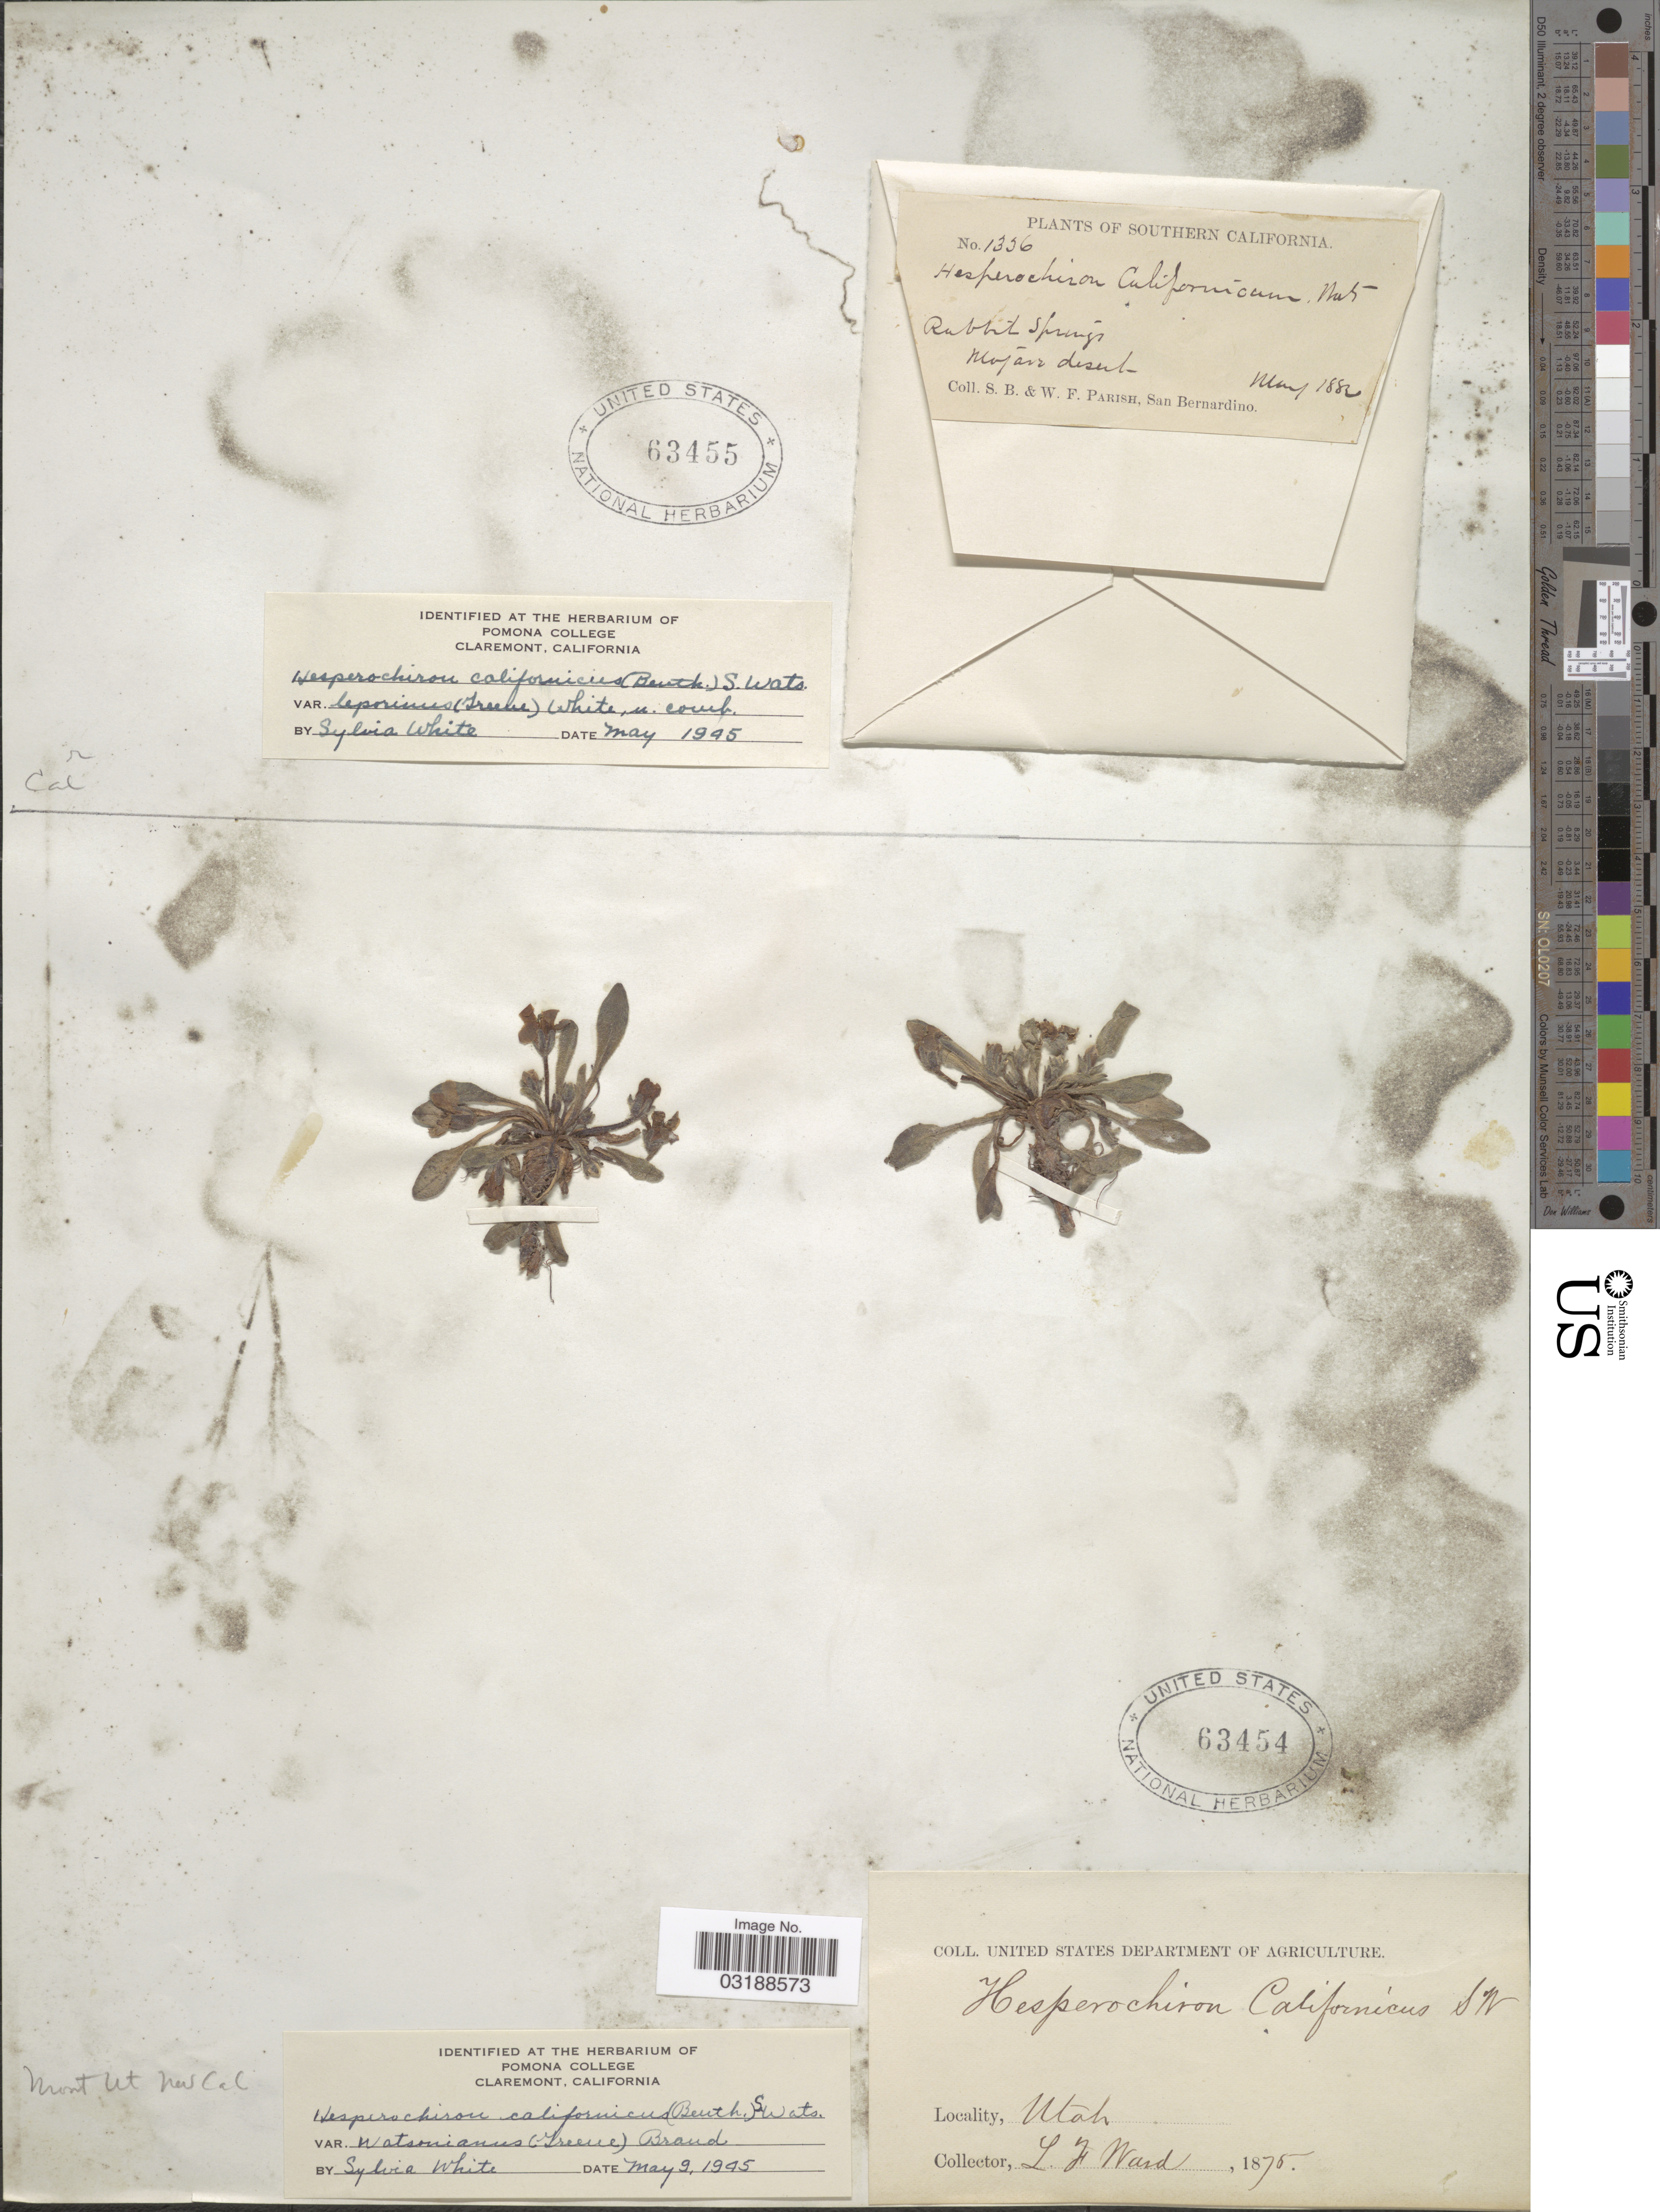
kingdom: Plantae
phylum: Tracheophyta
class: Magnoliopsida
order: Boraginales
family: Hydrophyllaceae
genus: Hesperochiron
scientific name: Hesperochiron californicus var. leporinus White ined.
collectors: L. Ward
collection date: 1875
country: United States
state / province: Utah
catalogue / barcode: US 63454